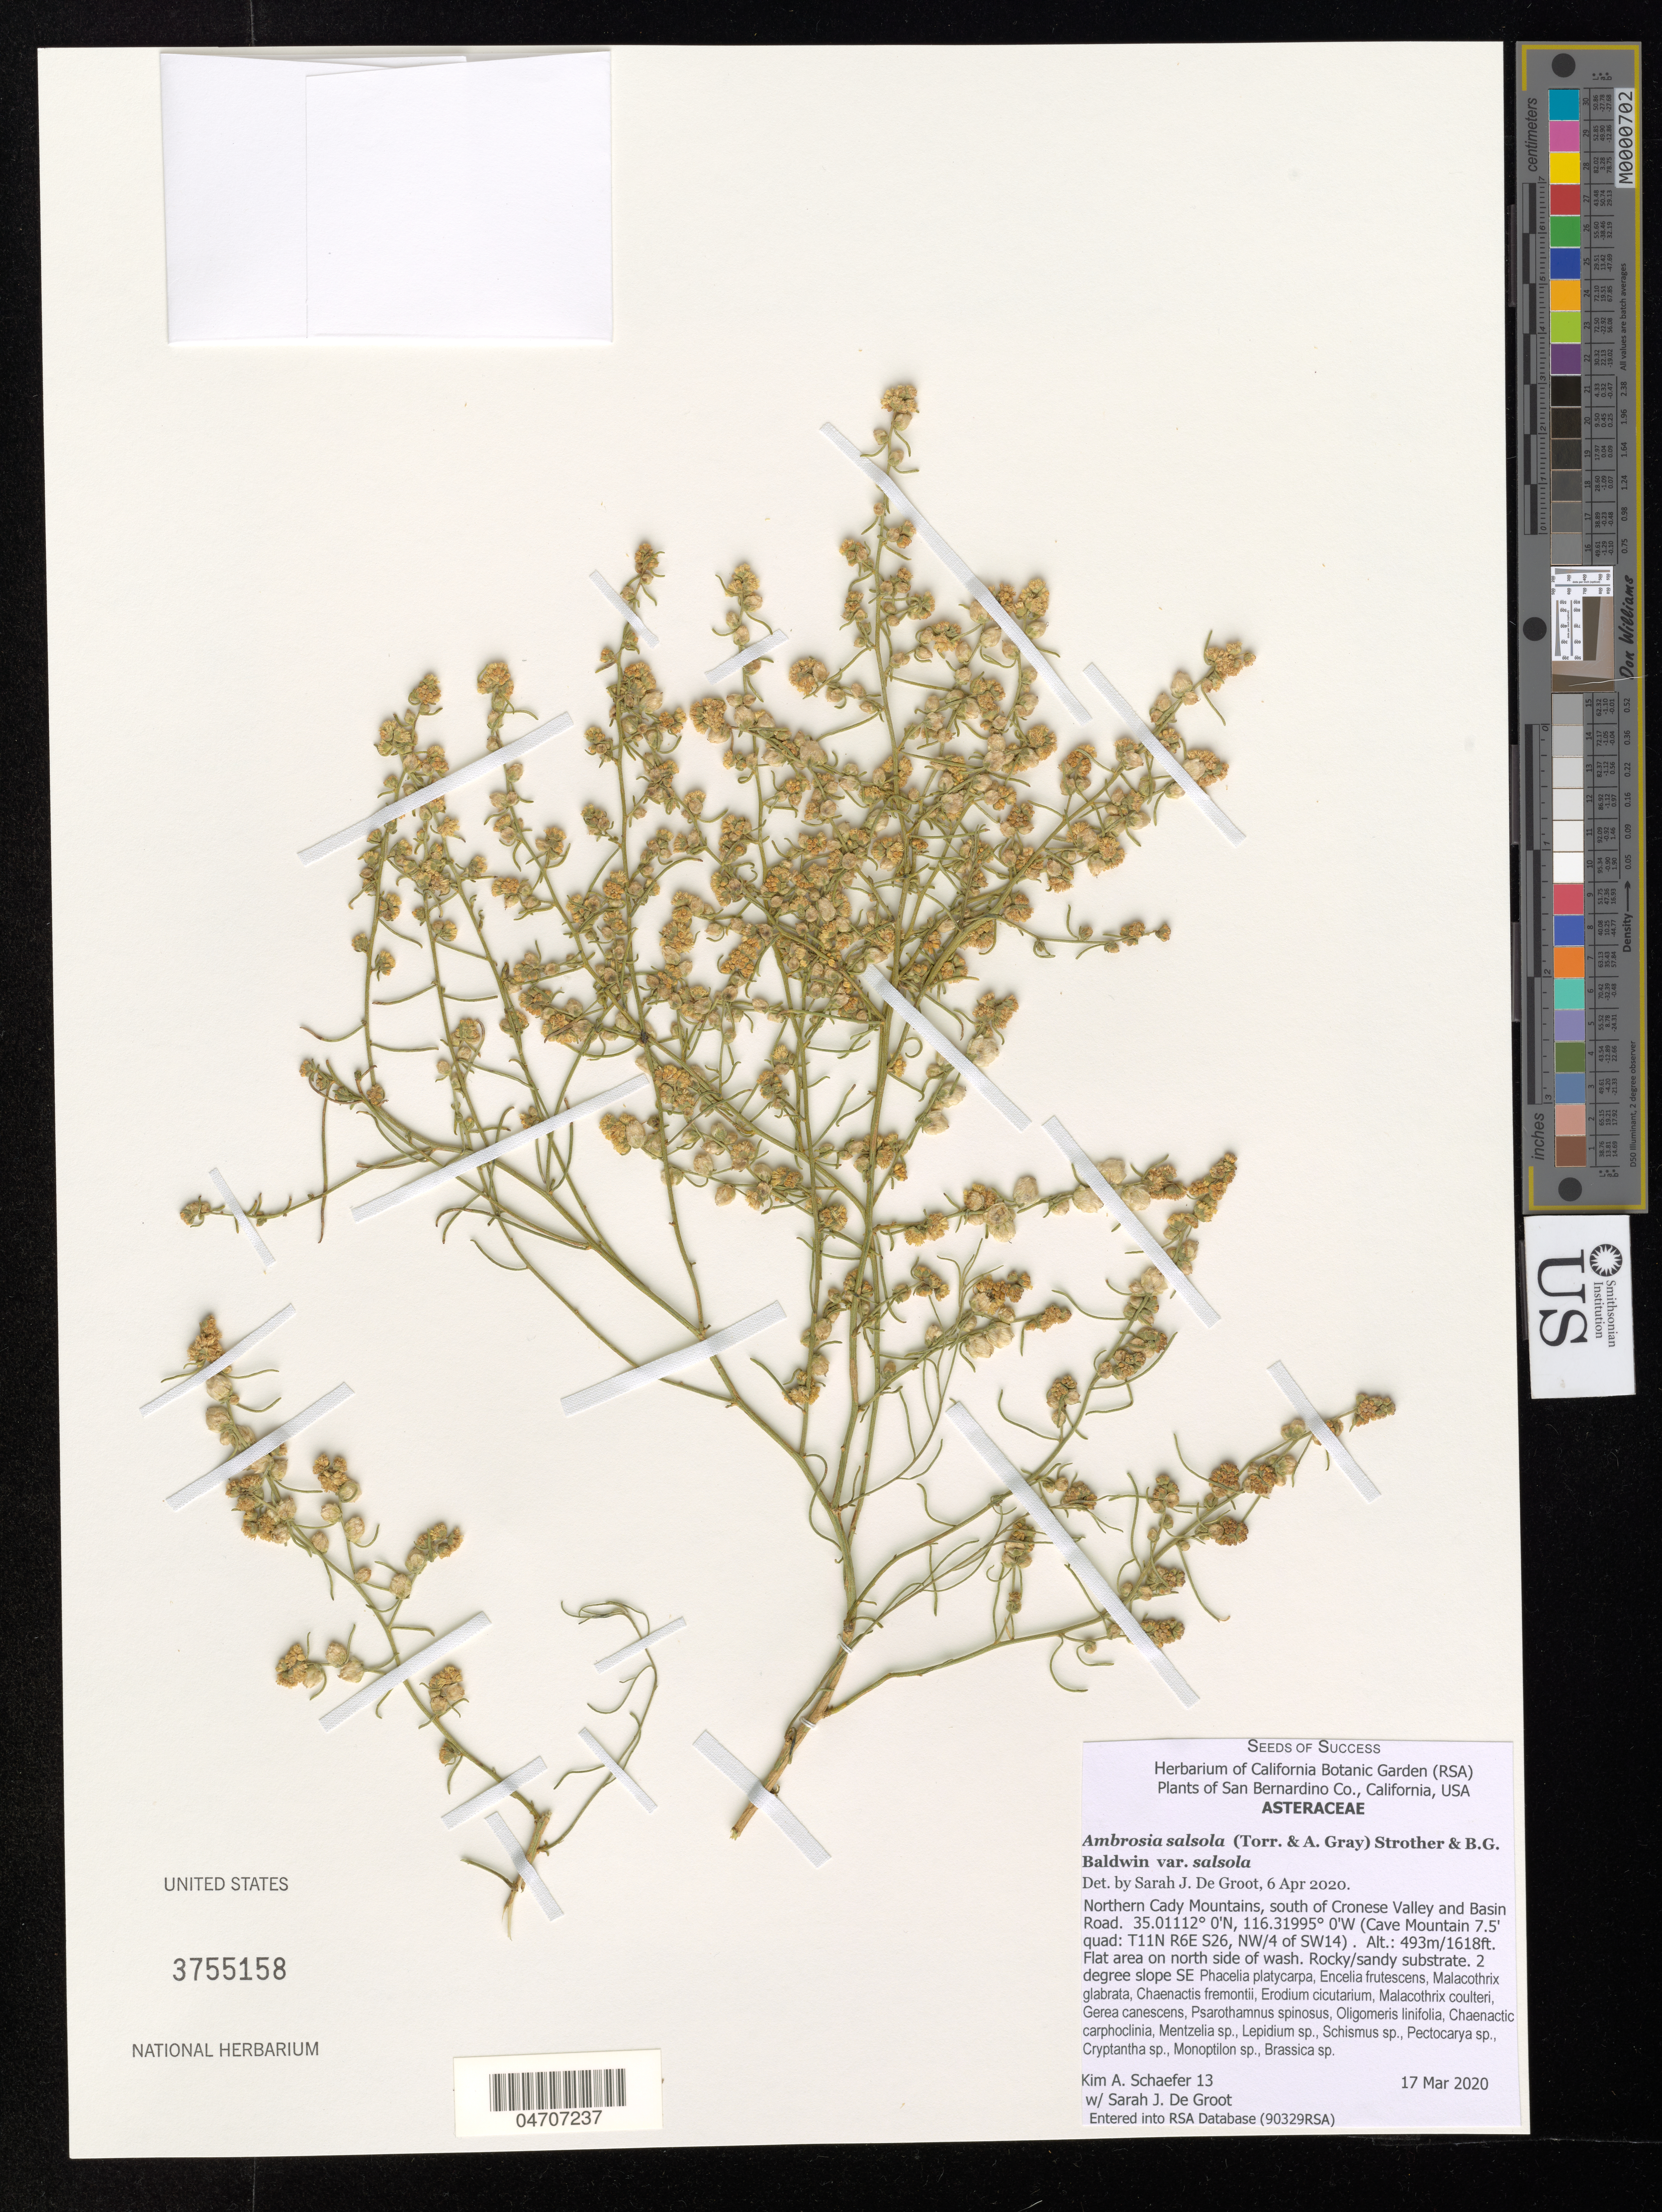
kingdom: Plantae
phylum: Tracheophyta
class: Magnoliopsida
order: Asterales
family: Asteraceae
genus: Ambrosia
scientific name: Ambrosia salsola var. salsola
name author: (Torr. & A. Gray) Strother & B.G. Baldwin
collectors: K. Schaefer & S. De Groot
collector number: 13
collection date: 2020-03-17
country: United States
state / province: California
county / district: San Bernardino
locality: San Bernardino Co. Northern Cady Mountains, south of Cronese Valley and Basin Road. (Cave Mountain 7.5' quad: T11N R6E S26, NW/4 of SW/14).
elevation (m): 493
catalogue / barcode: US 3755158